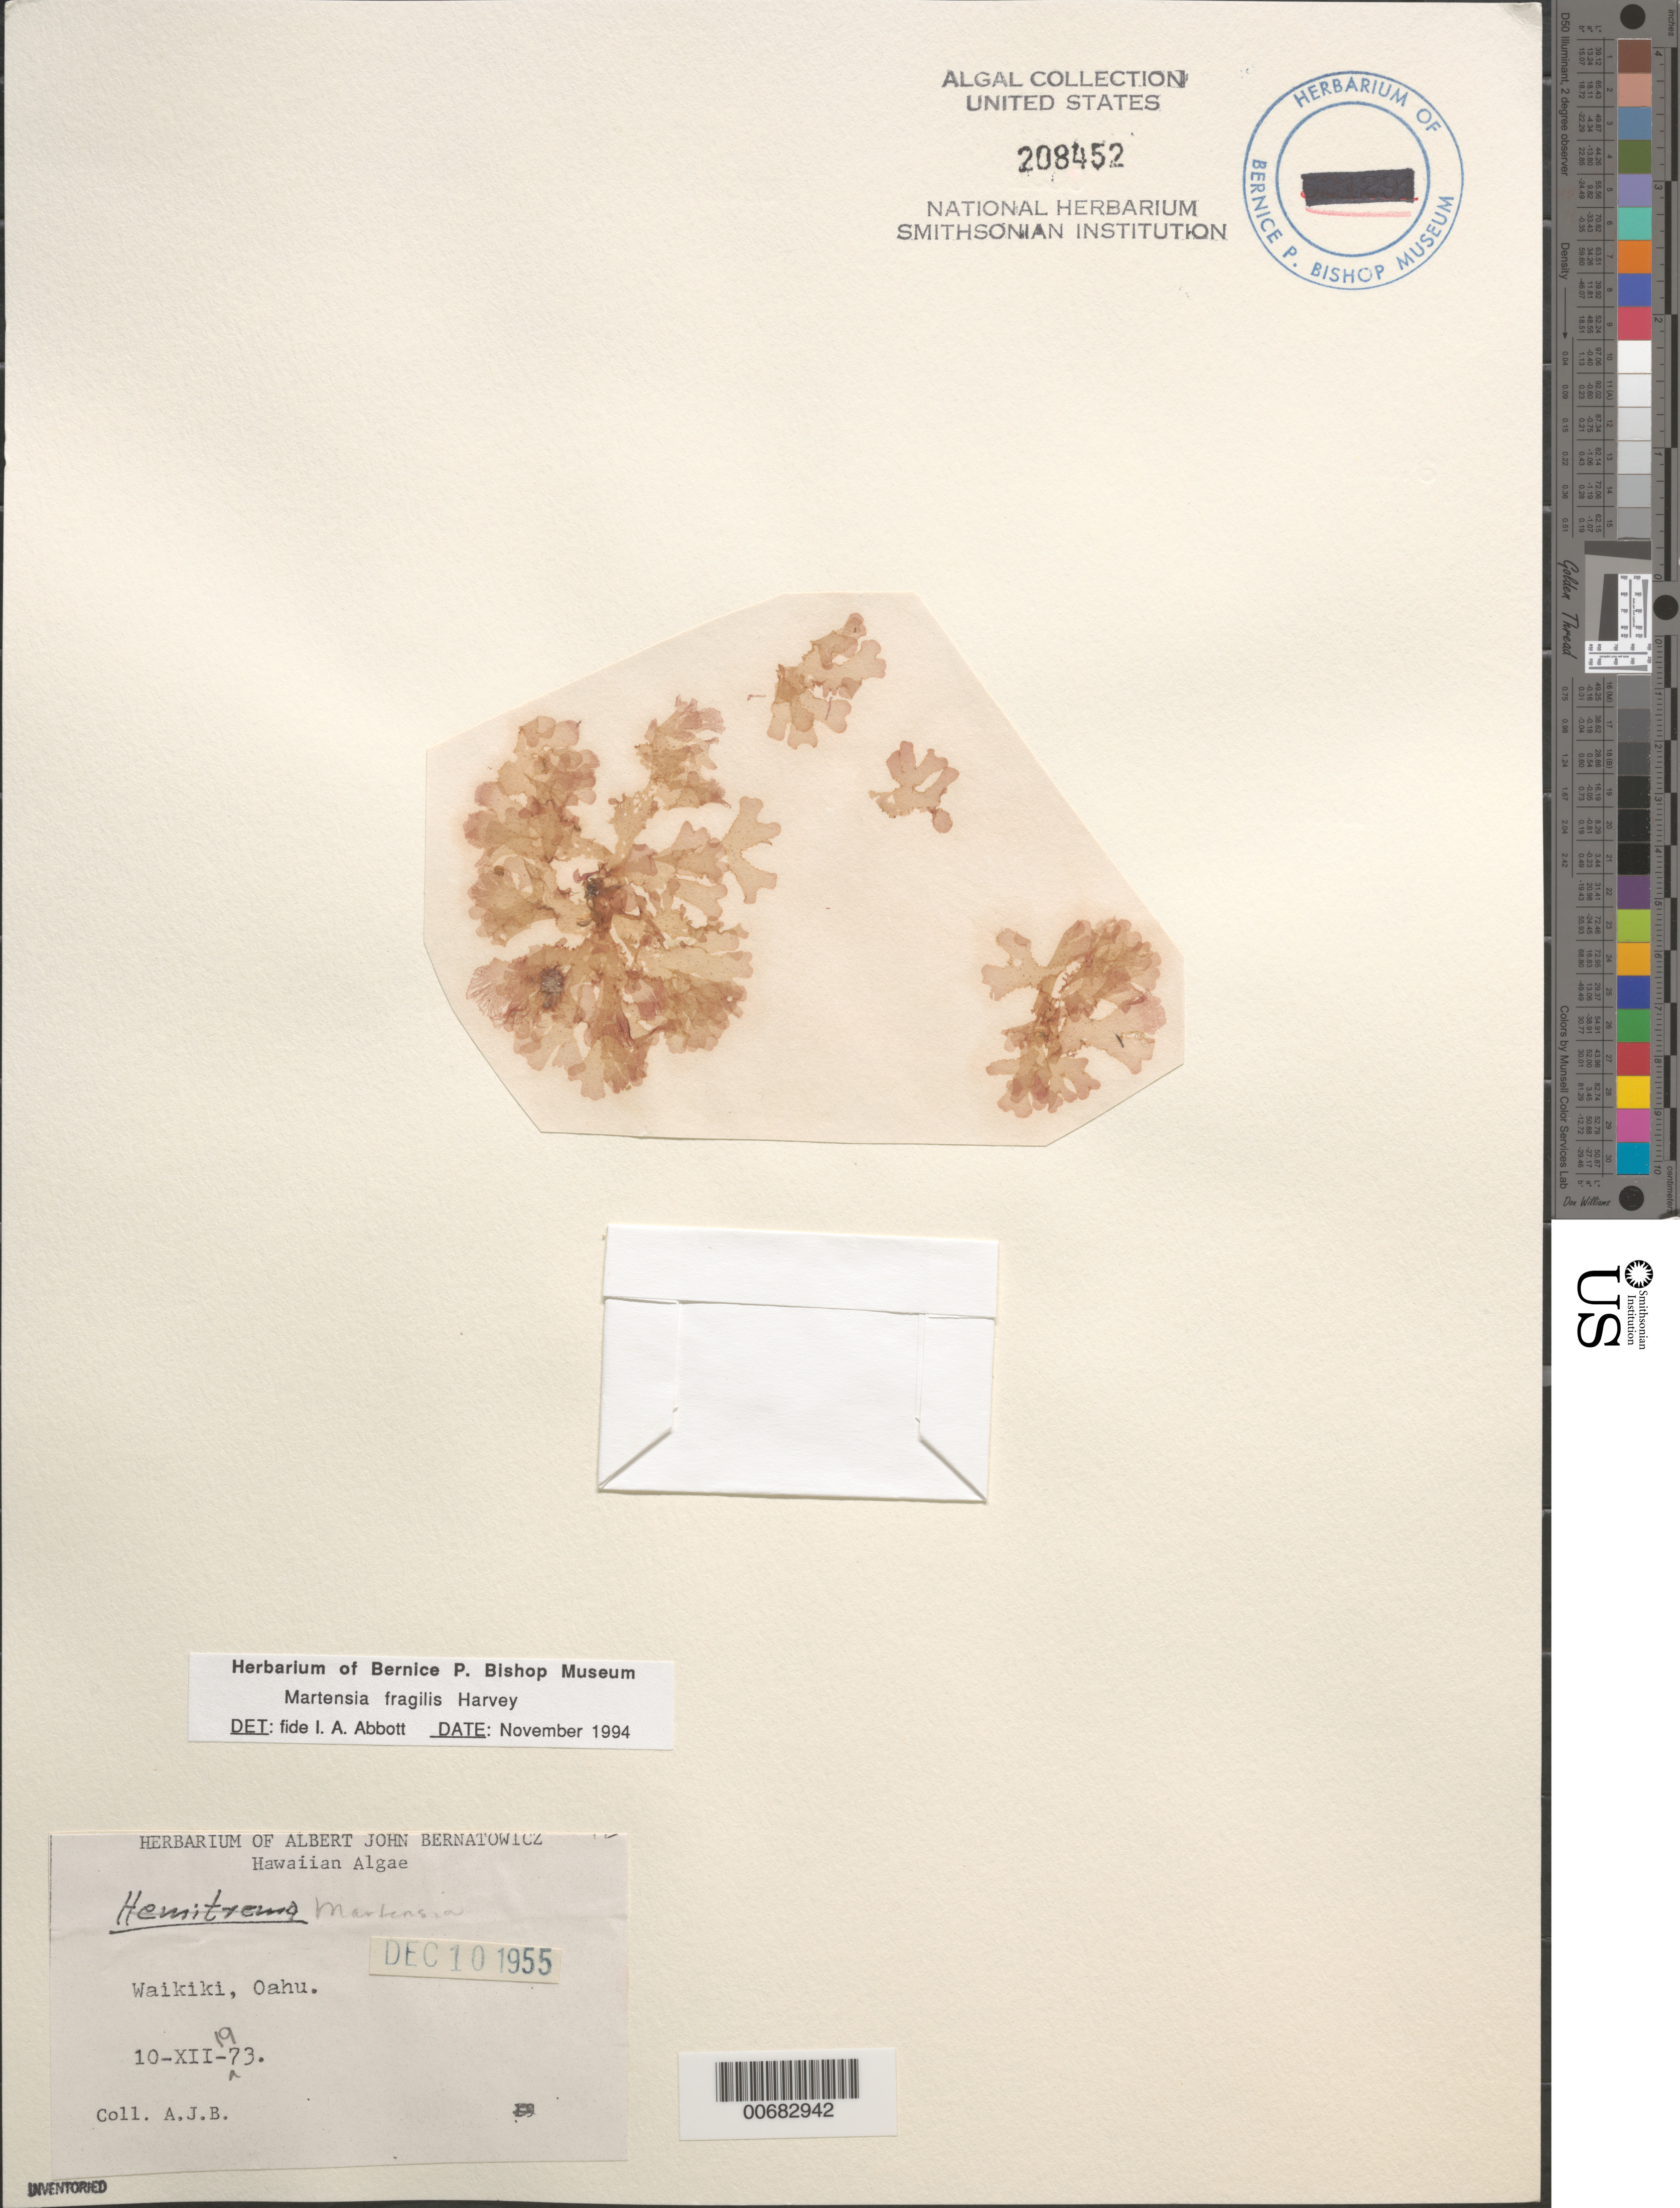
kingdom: Plantae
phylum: Rhodophyta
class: Florideophyceae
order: Ceramiales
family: Delesseriaceae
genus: Martensia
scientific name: Martensia fragilis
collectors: A. Bernatowicz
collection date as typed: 10 Dec 1973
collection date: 1973-12-10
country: United States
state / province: Hawaii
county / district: Honolulu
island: Oahu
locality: Waikiki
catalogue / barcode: US 208452